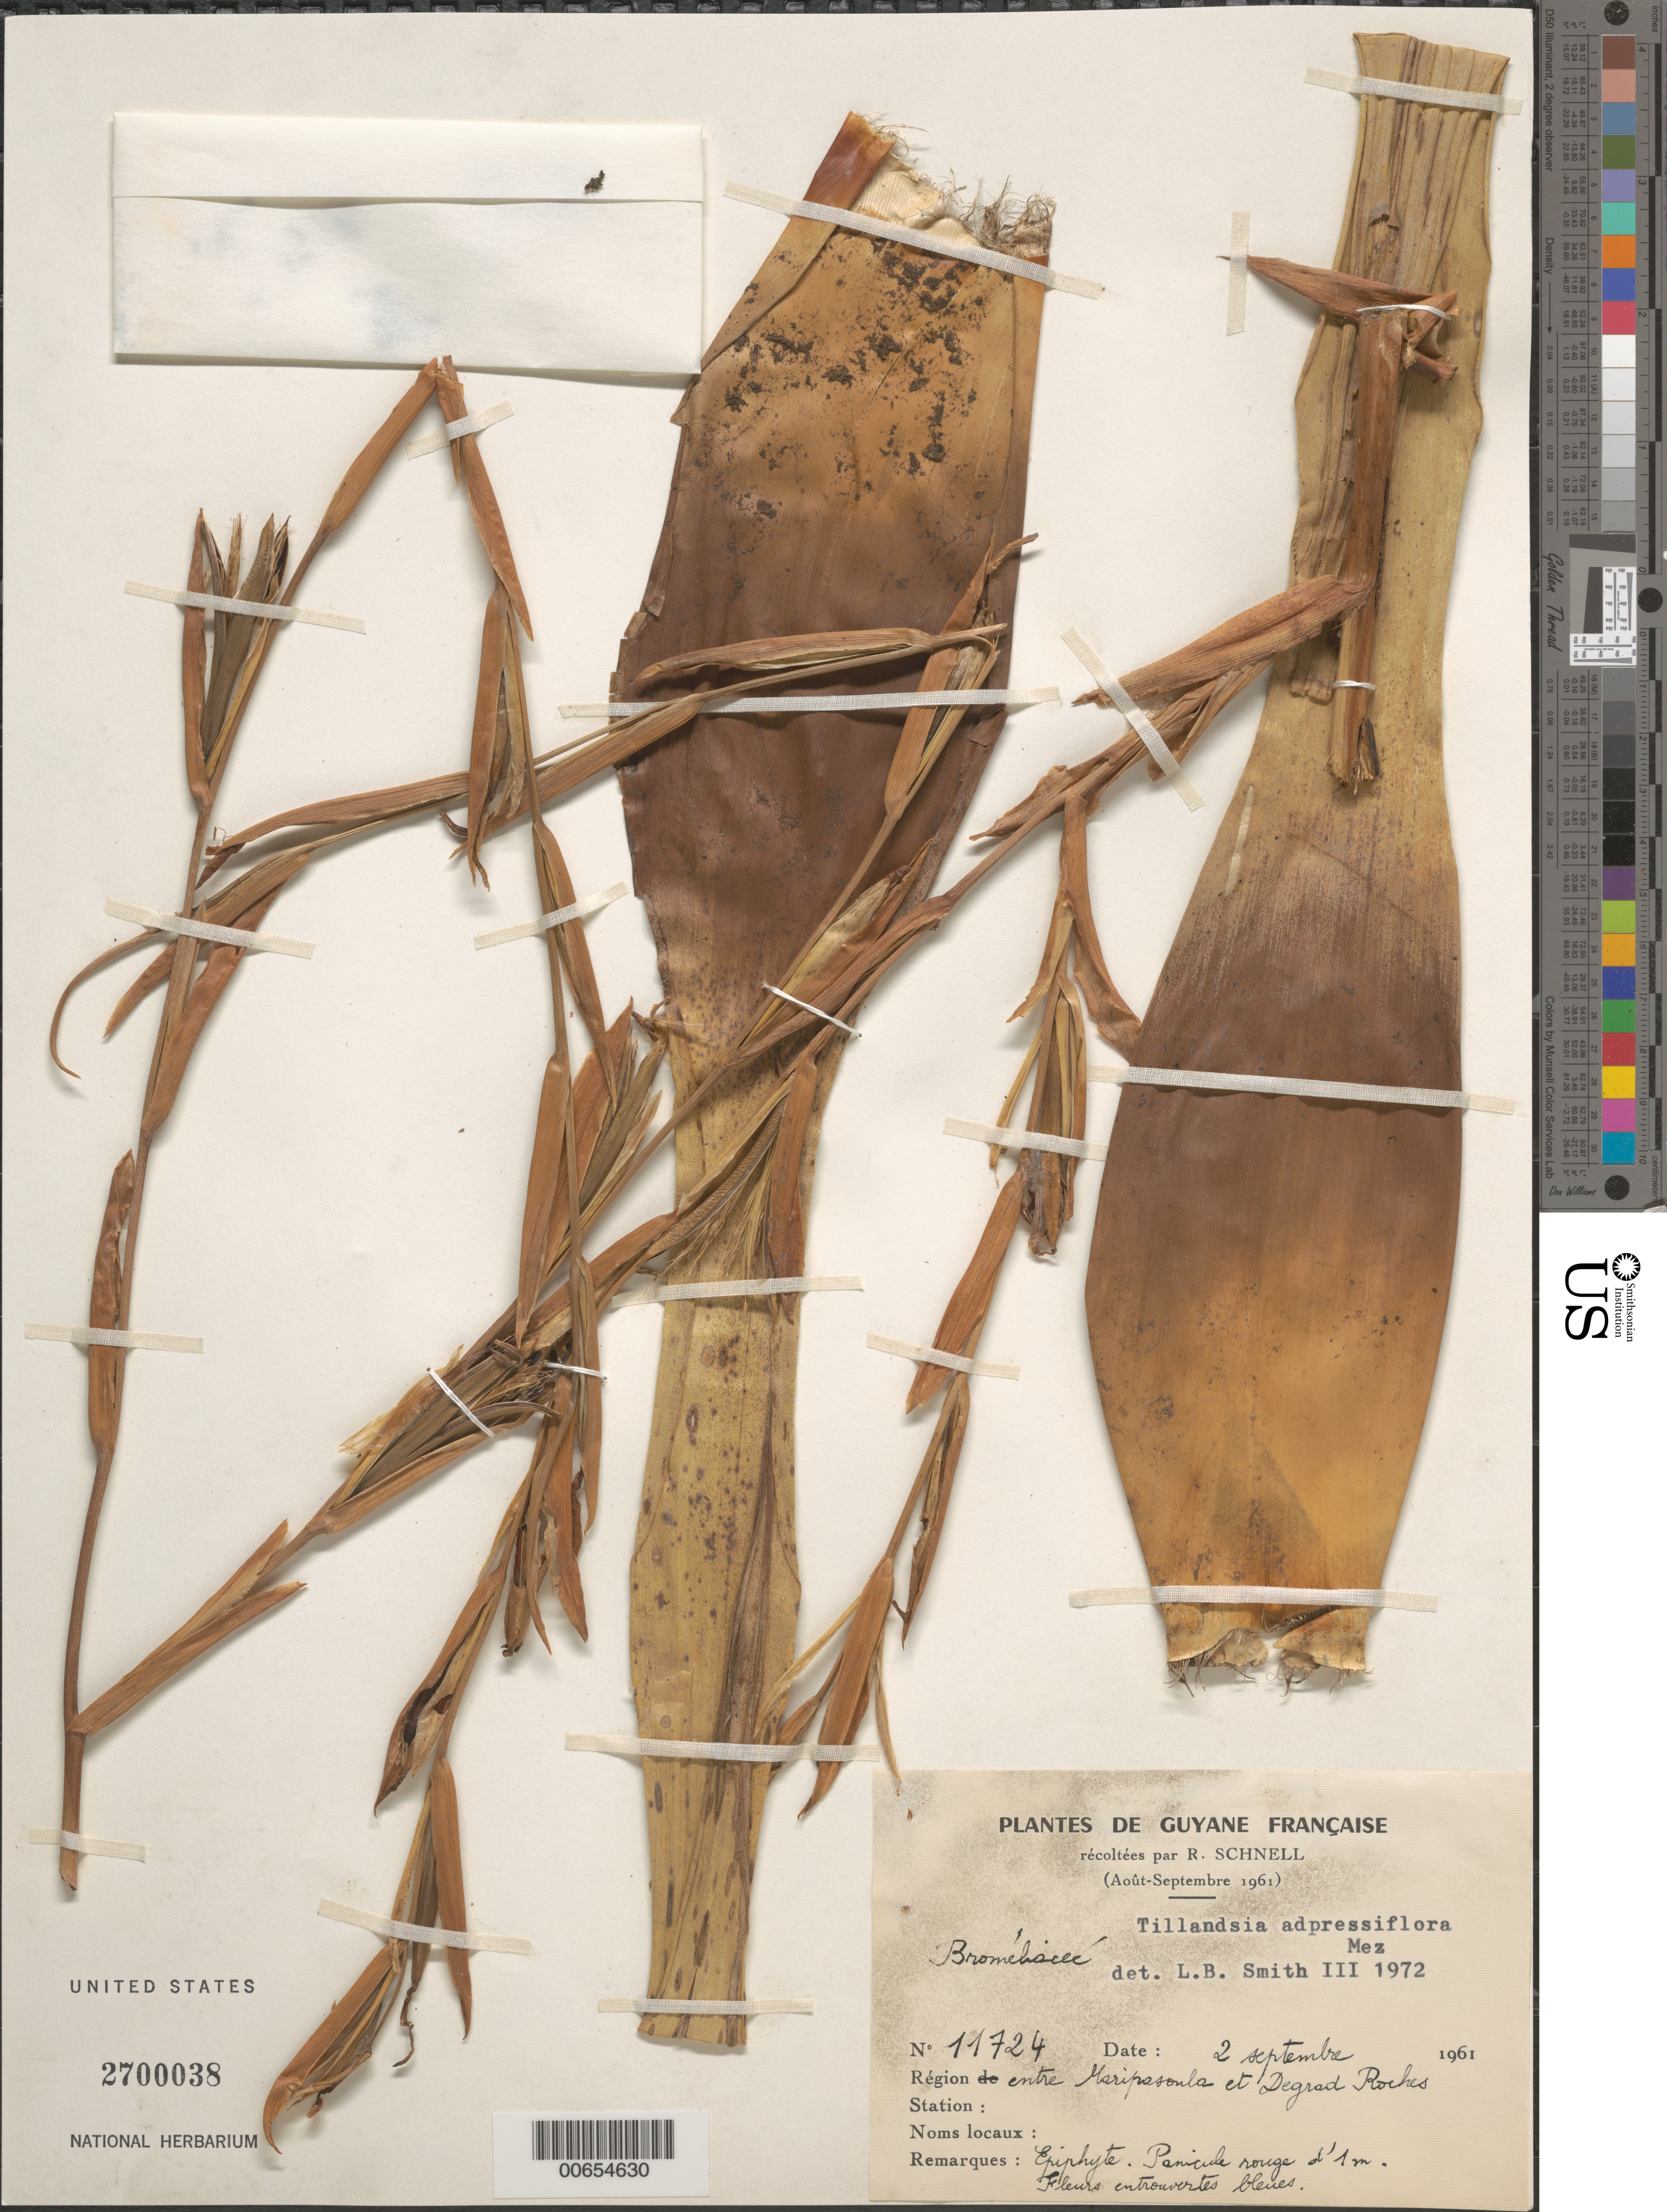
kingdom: Plantae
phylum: Tracheophyta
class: Liliopsida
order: Poales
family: Bromeliaceae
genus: Tillandsia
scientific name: Tillandsia adpressiflora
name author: Mez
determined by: Smith, Lyman B., (US), NMNH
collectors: R. A. Schnell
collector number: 11724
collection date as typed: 2-Sep-61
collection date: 1961-09-02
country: French Guiana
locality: Maripasoula, to Degrad Roches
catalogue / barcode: US 2700038